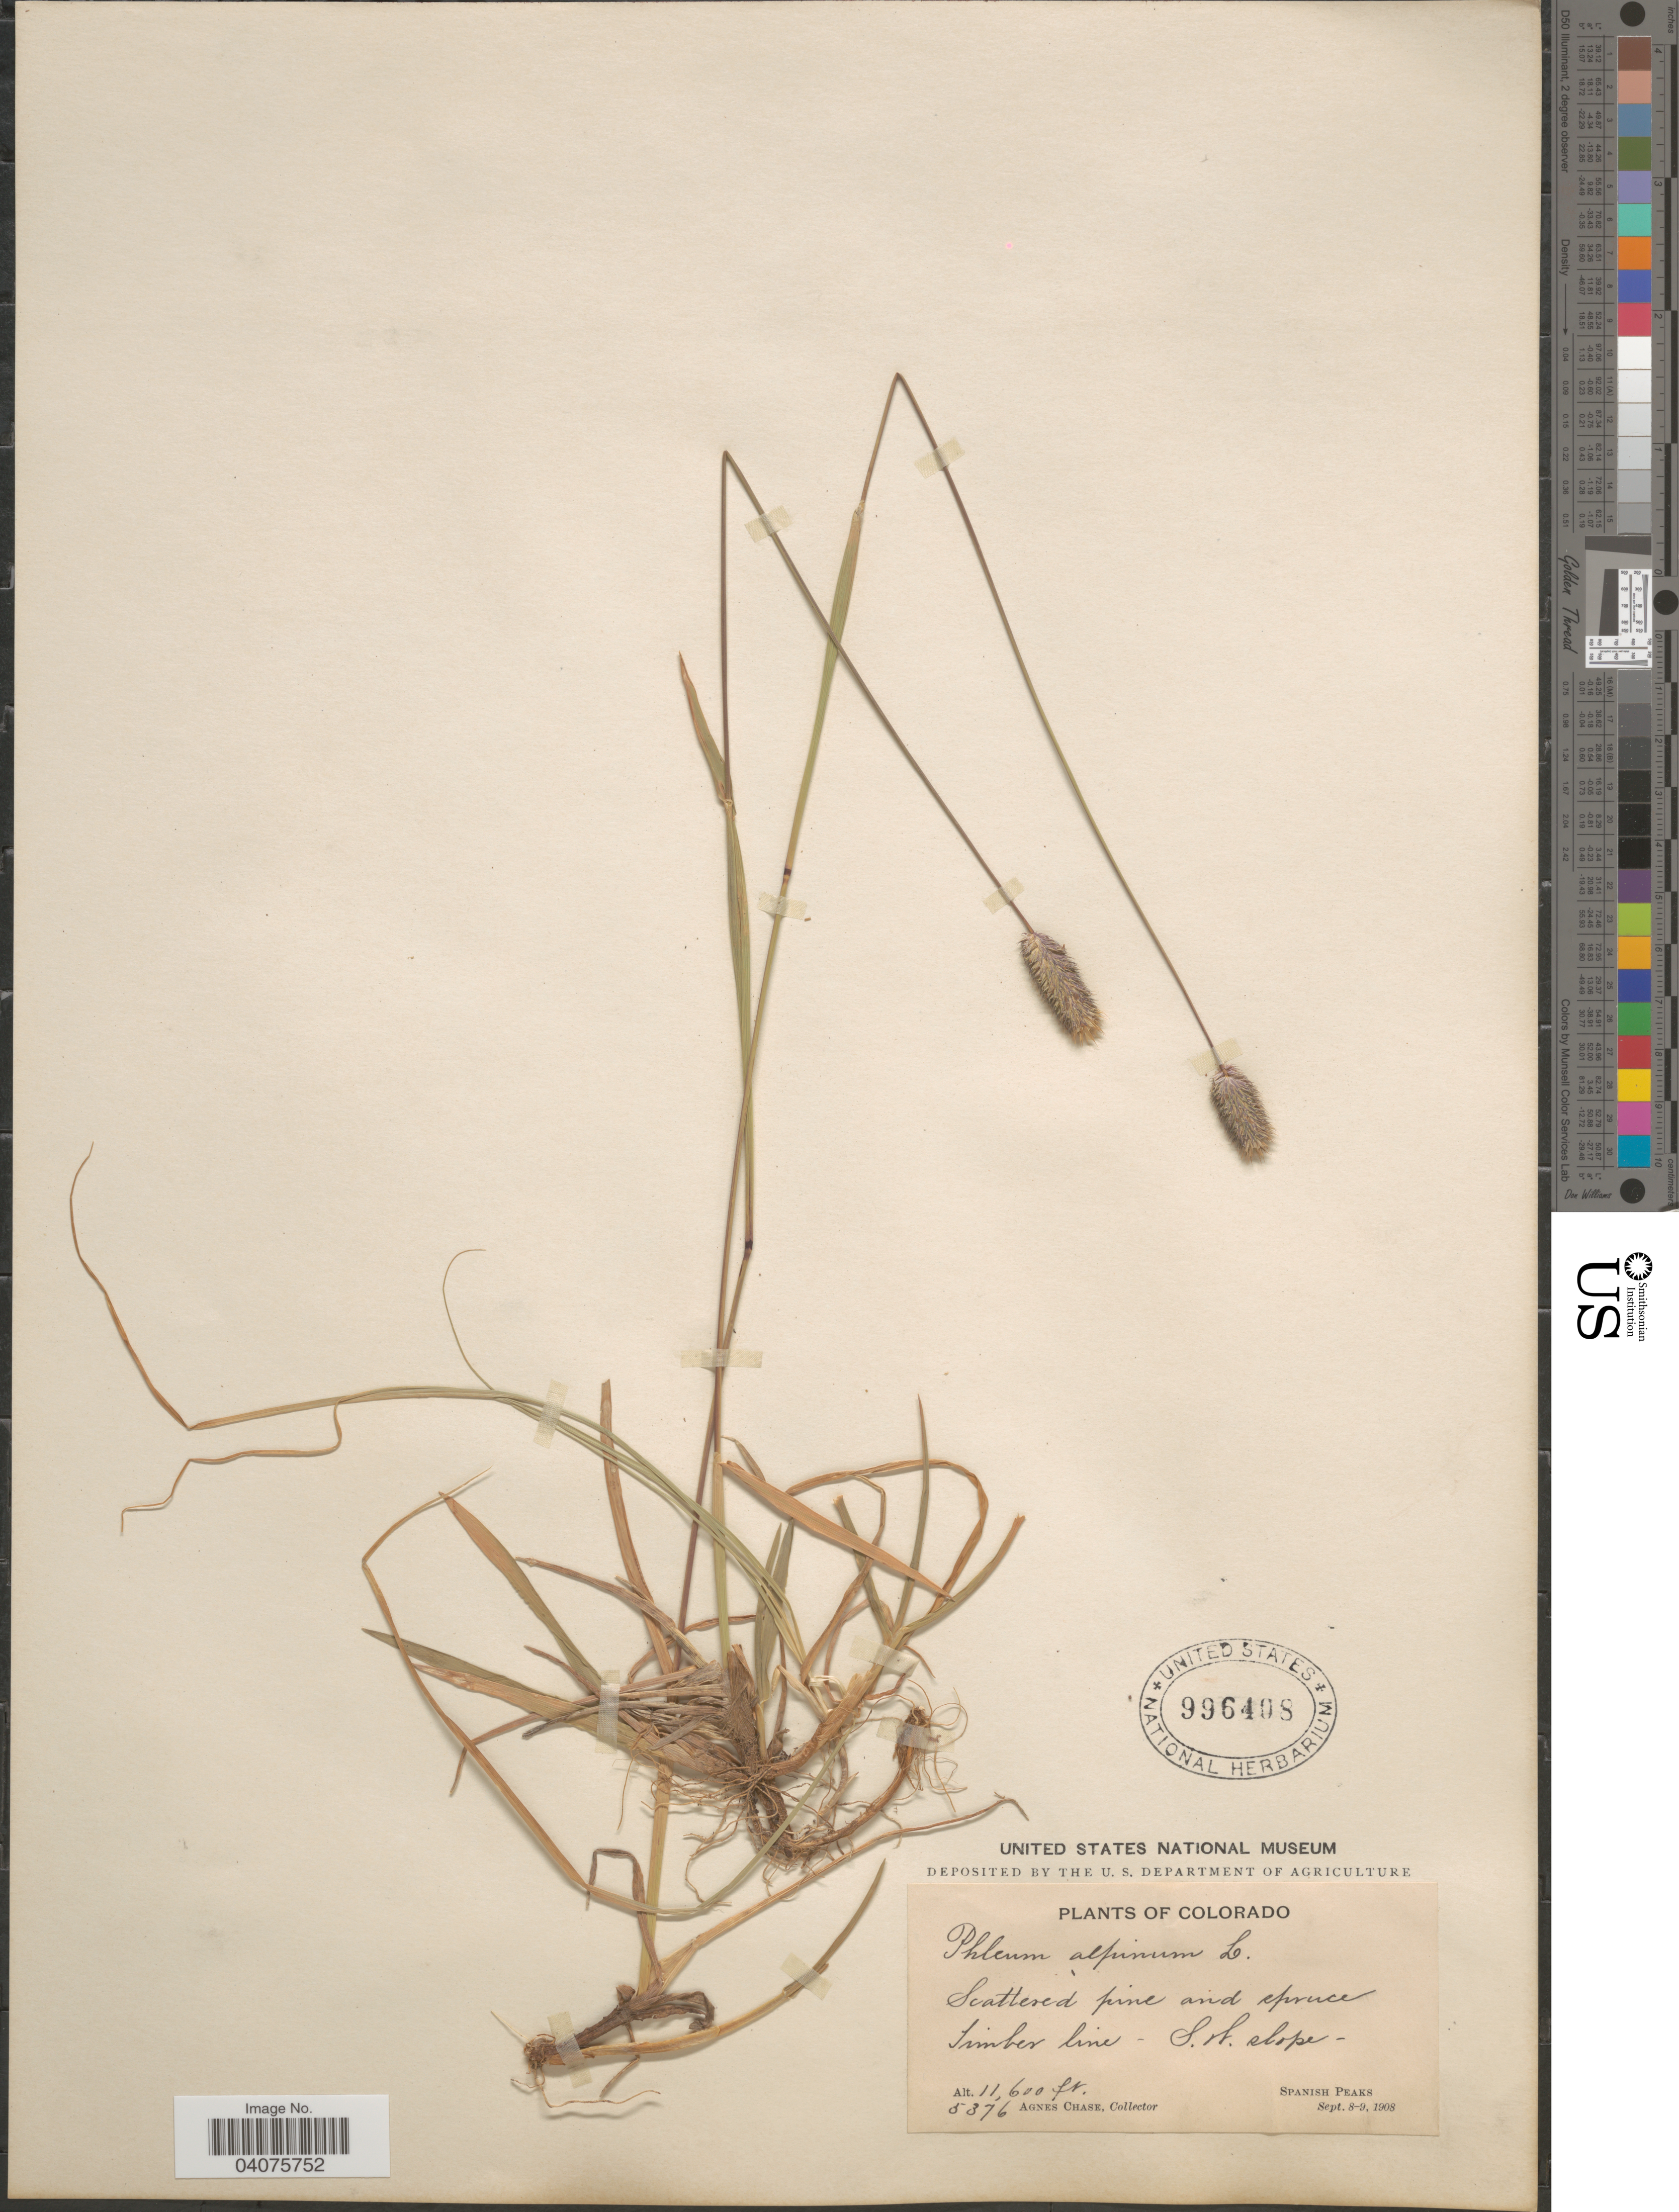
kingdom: Plantae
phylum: Tracheophyta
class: Liliopsida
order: Poales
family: Poaceae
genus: Phleum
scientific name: Phleum alpinum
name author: L.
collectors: A. Chase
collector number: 5376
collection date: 1908-09-08/1908-09-09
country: United States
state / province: Colorado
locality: Scattered pine and spruce timber line - S. W. slope. Spanish Peak.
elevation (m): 3536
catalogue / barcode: US 996408